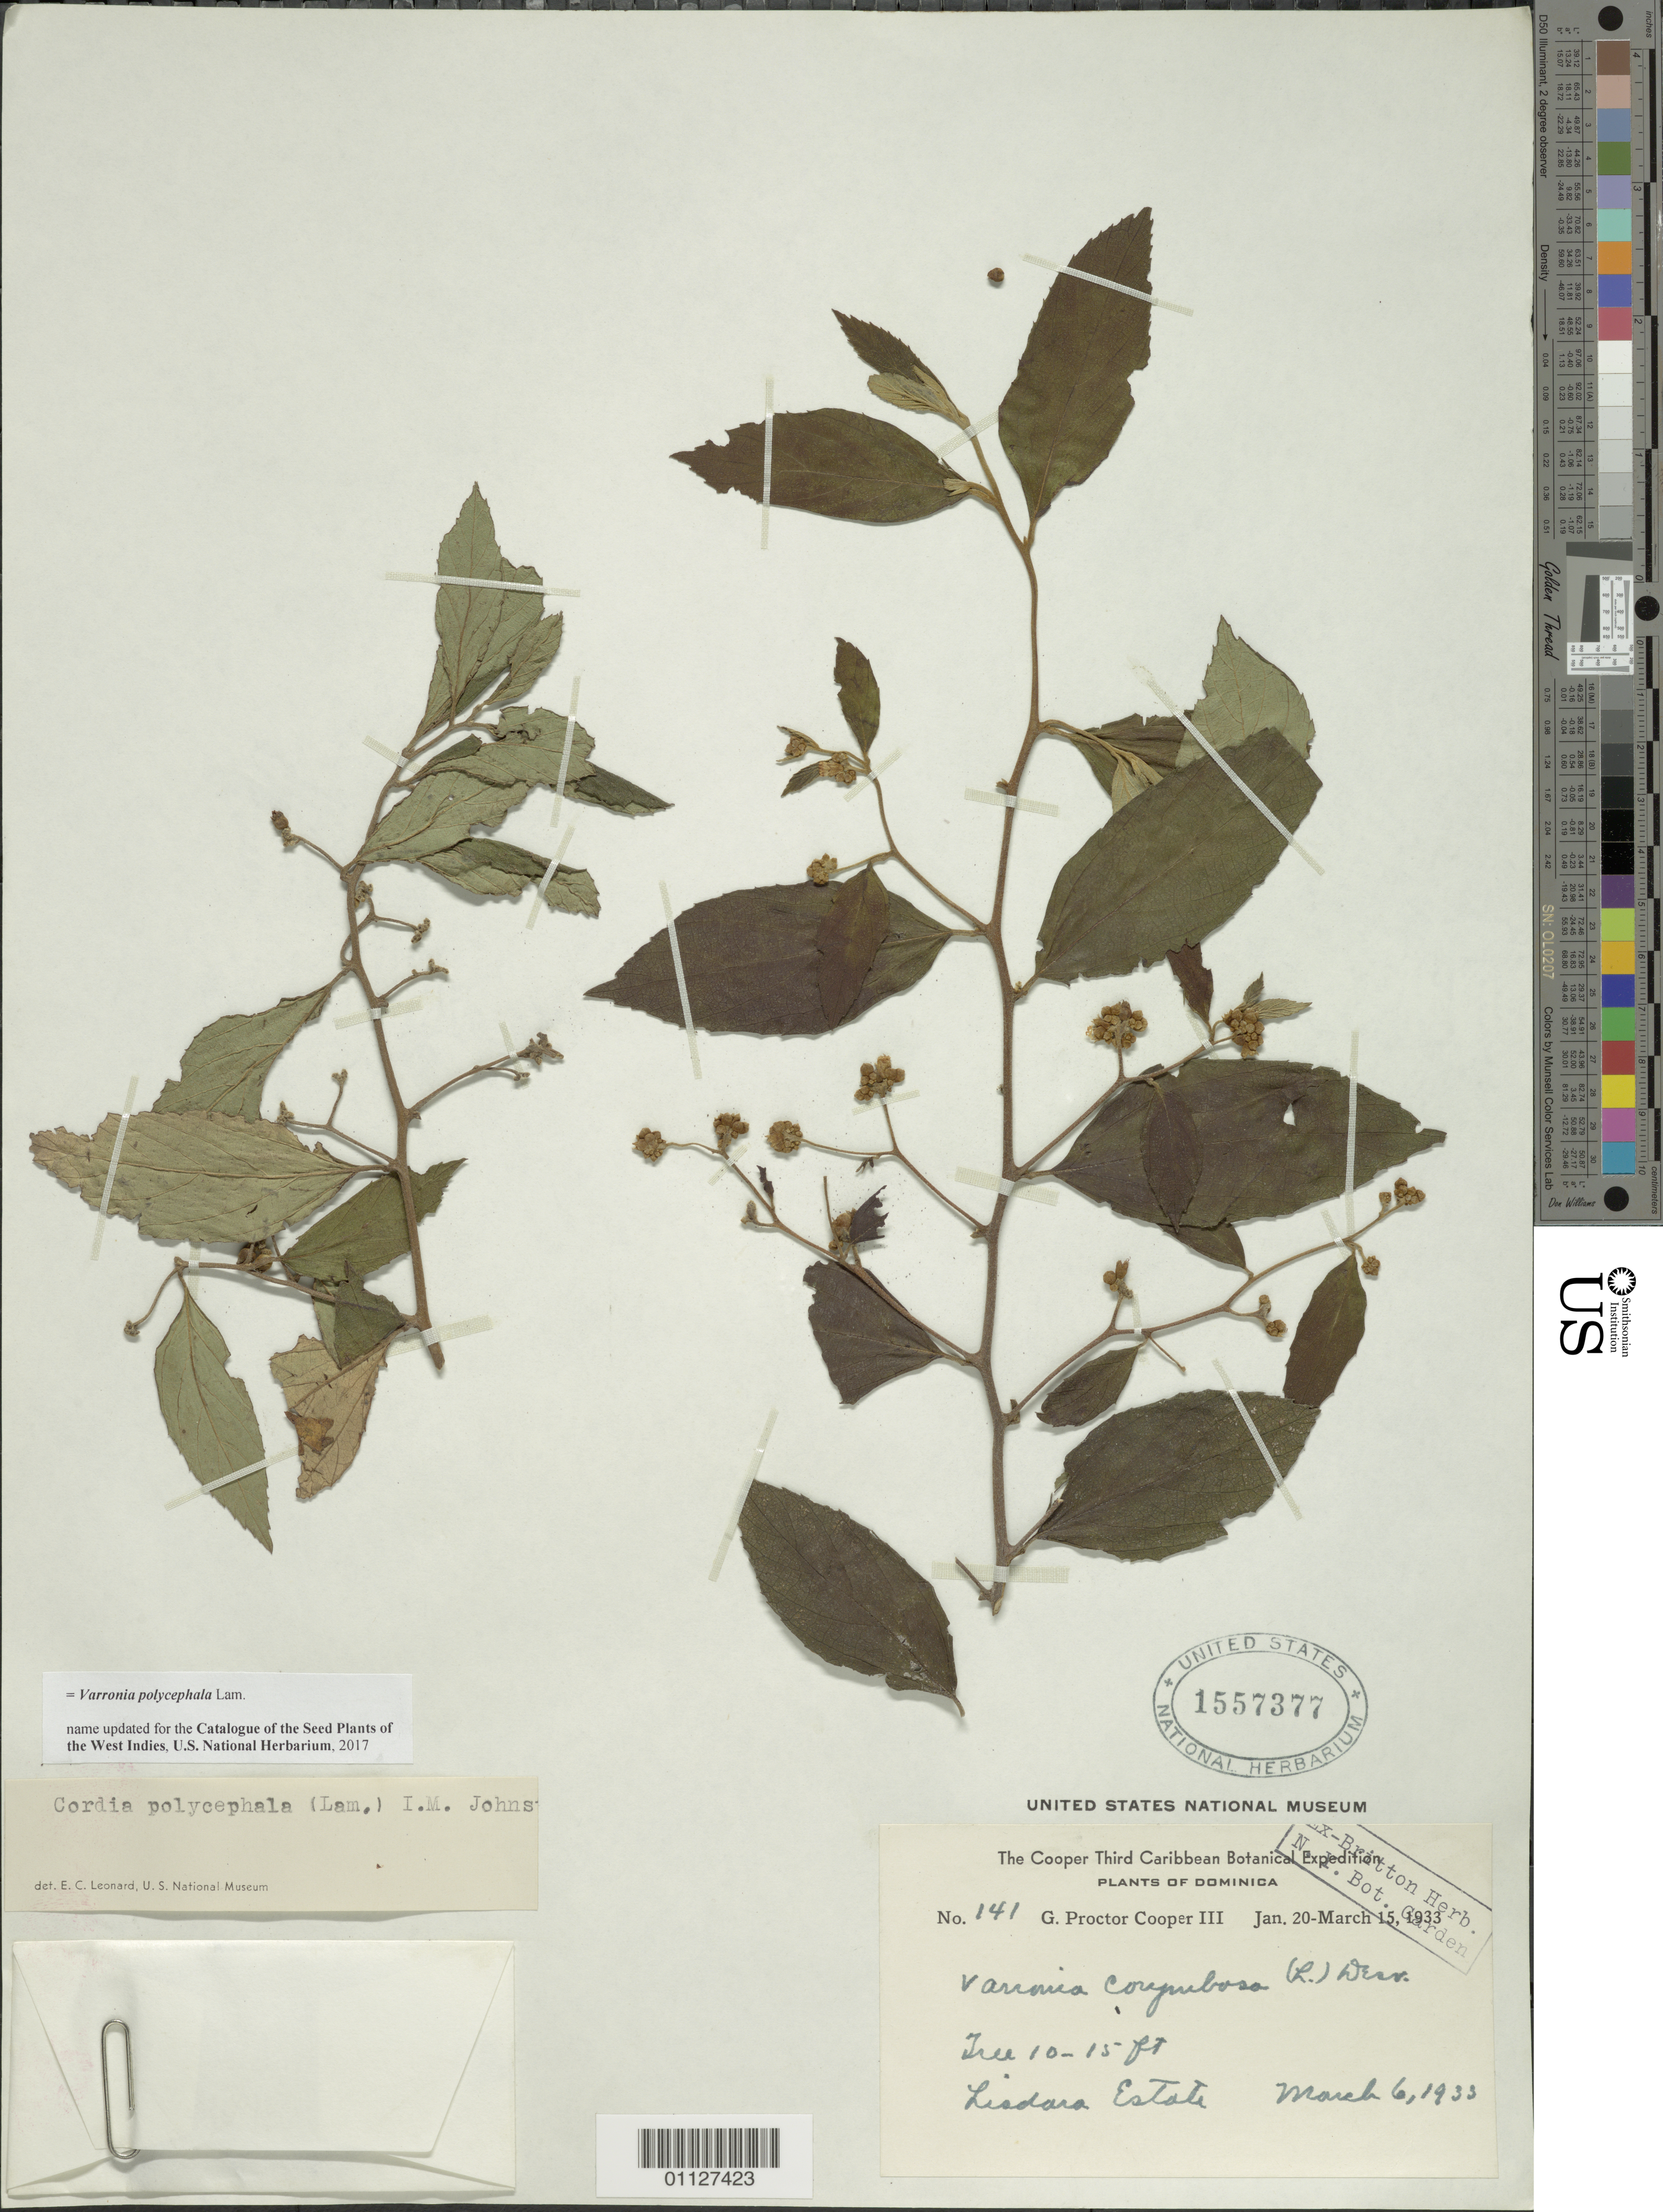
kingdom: Plantae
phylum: Tracheophyta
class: Magnoliopsida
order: Boraginales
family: Cordiaceae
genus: Varronia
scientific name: Varronia polycephala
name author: Lam.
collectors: G. Cooper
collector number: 141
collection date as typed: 06 Mar 1933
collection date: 1933-03-06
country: Dominica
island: Dominica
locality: Lisdara Estate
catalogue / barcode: US 1557377